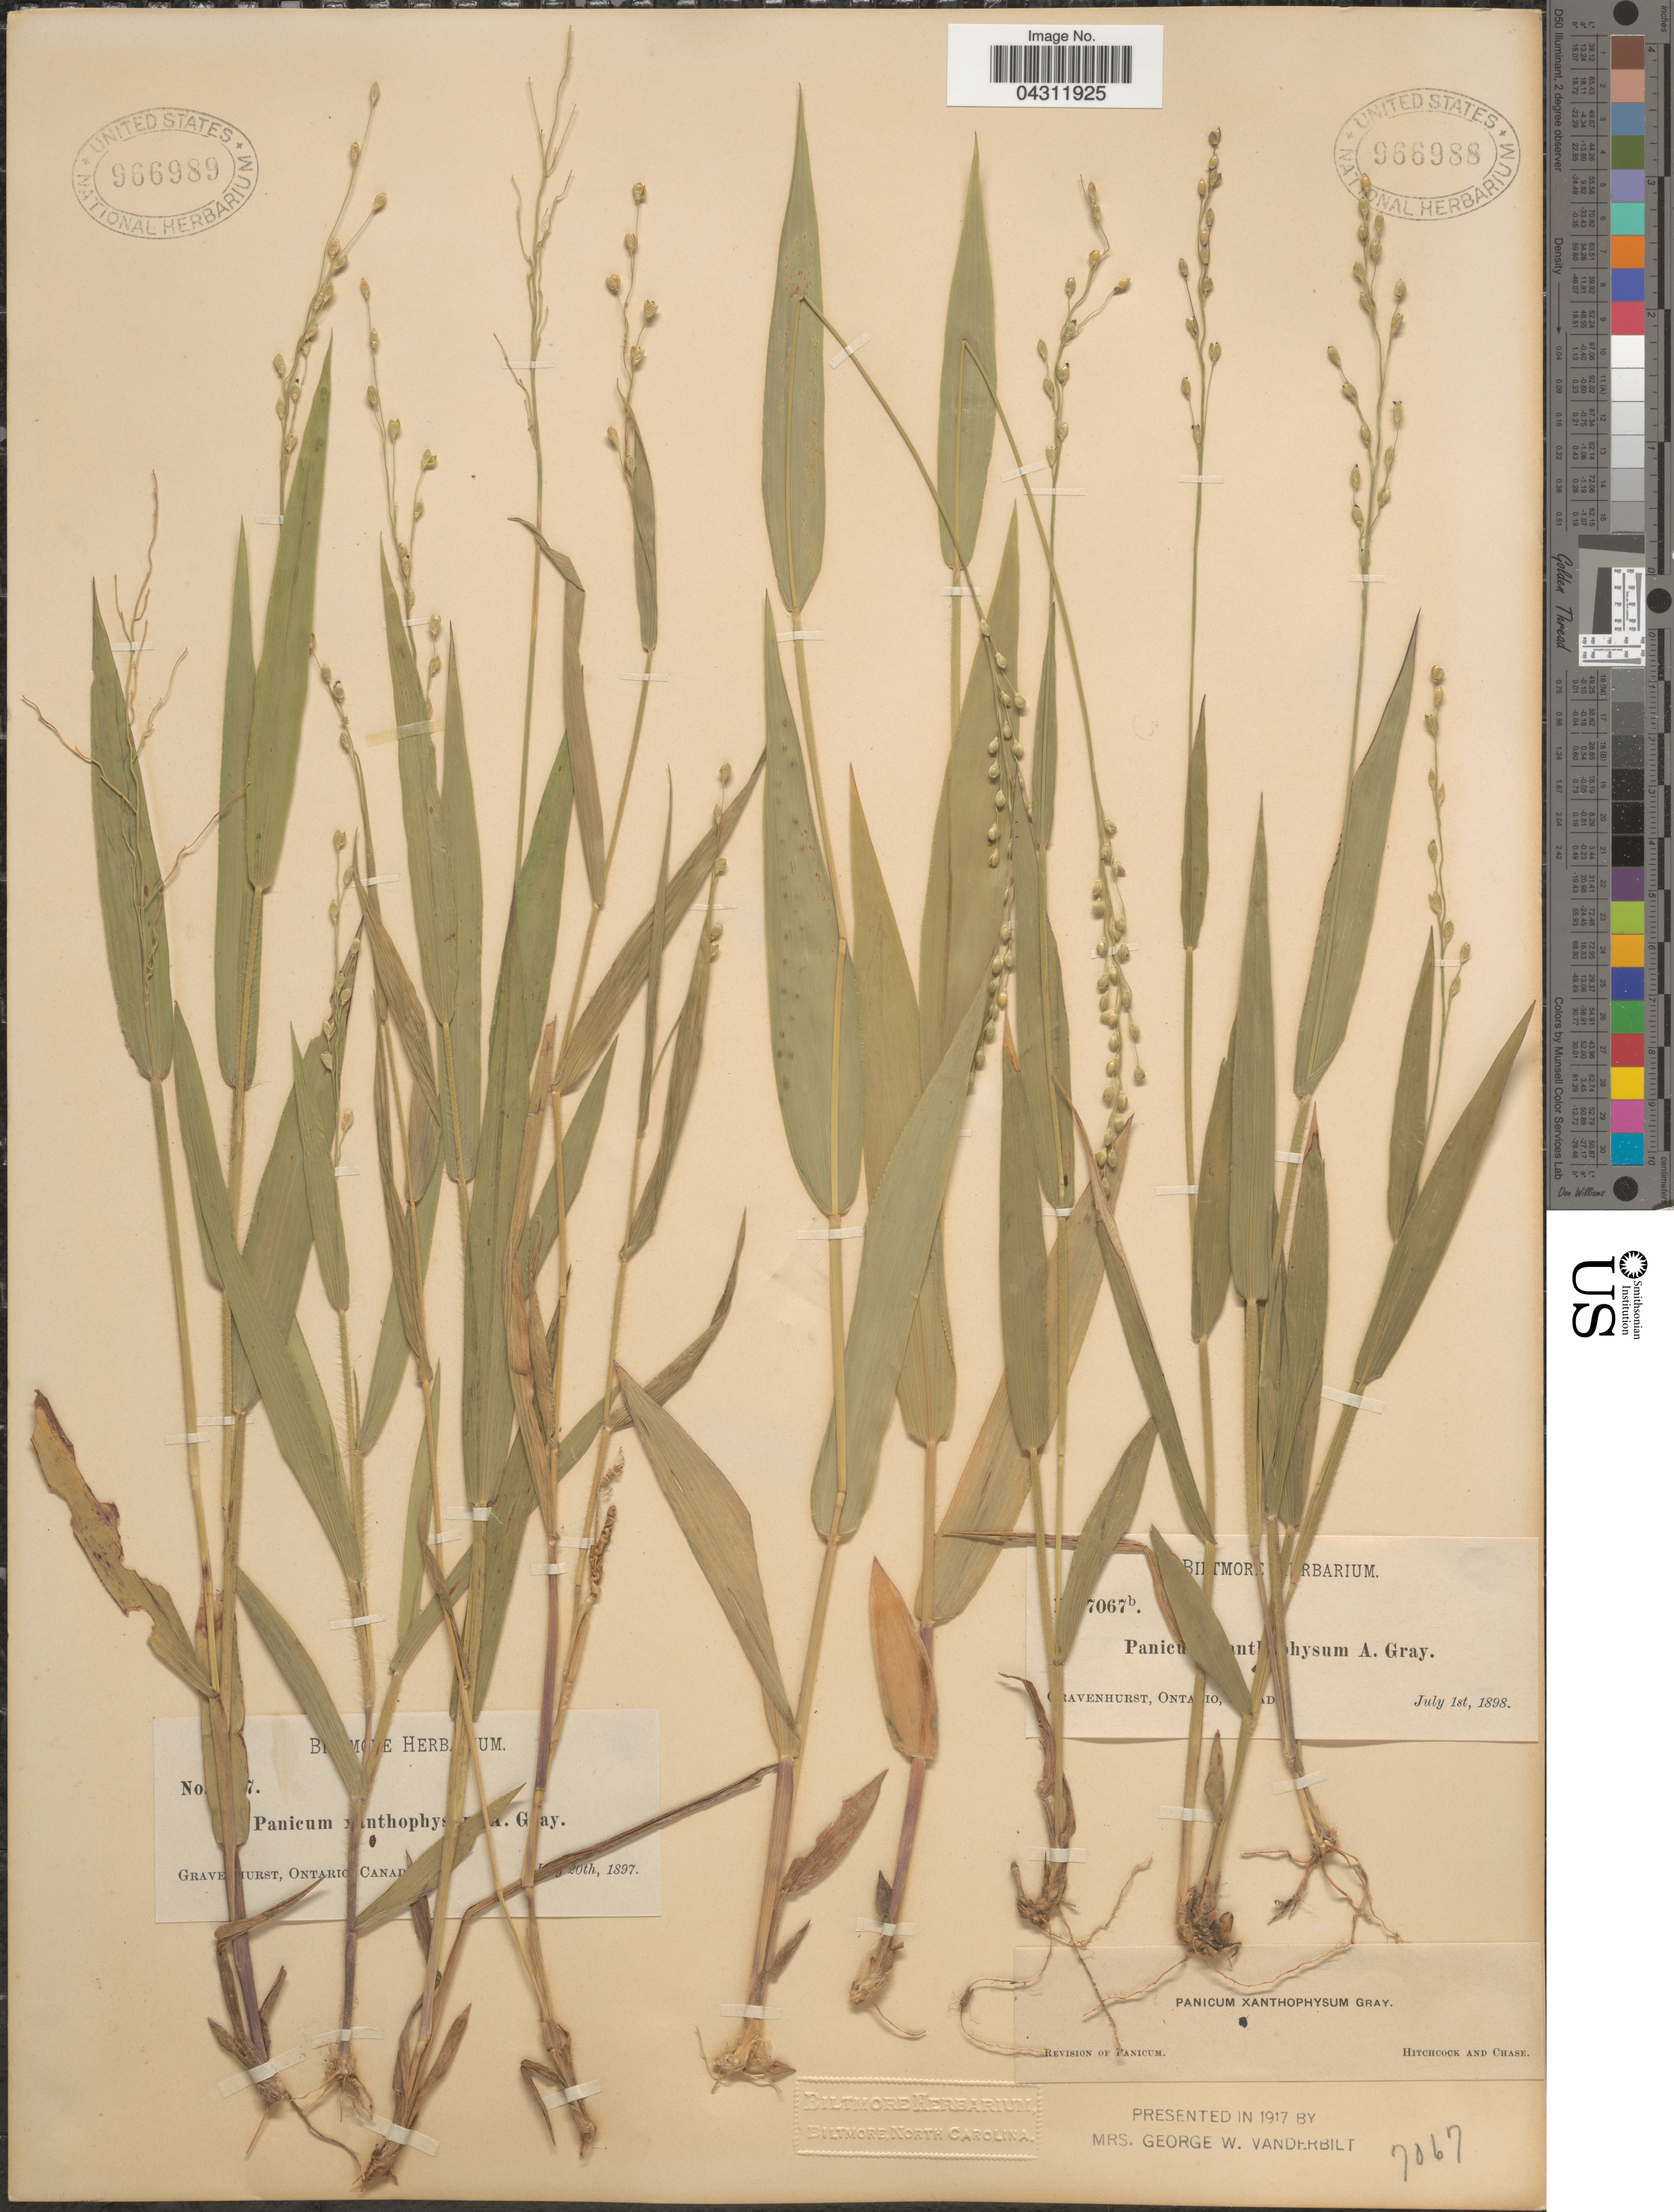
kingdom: Plantae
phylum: Tracheophyta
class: Liliopsida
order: Poales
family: Poaceae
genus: Dichanthelium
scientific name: Dichanthelium xanthophysum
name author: (A. Gray) Freckmann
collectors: ex herb. Biltmore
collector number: !7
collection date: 1897-07-20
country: Canada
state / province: Ontario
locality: Gravenhurst.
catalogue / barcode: US 966989-2